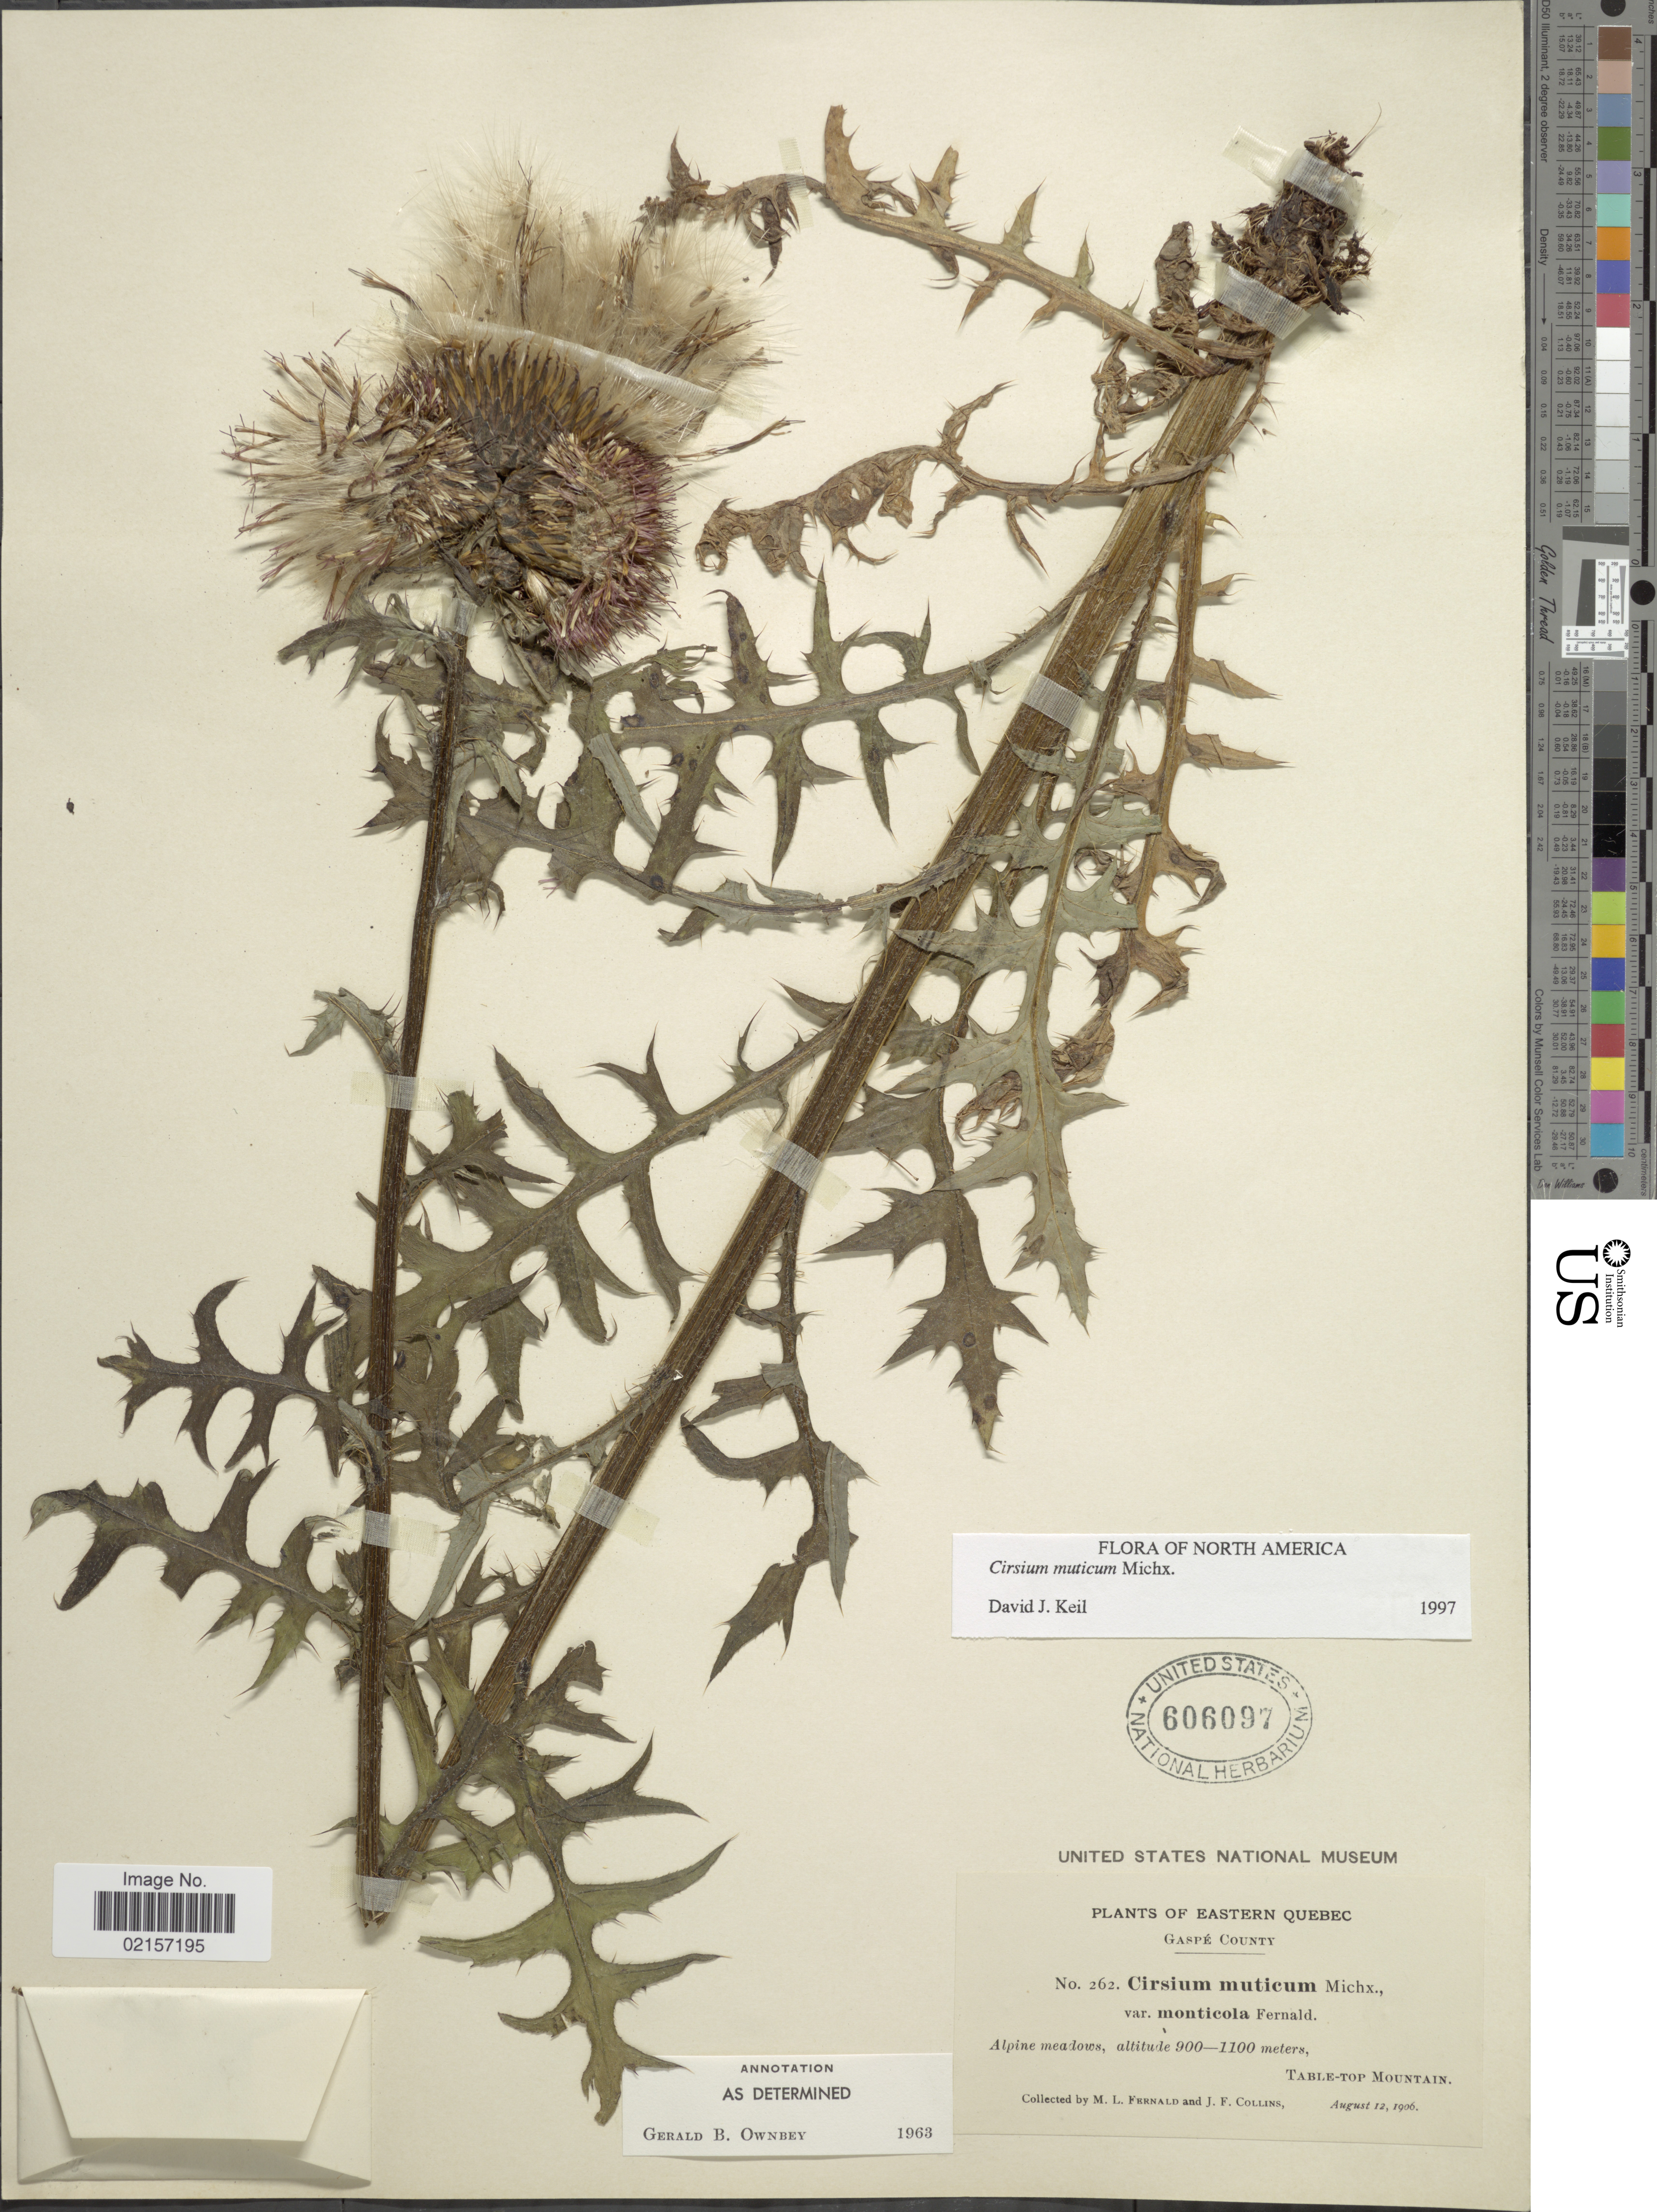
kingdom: Plantae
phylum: Tracheophyta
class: Magnoliopsida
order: Asterales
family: Asteraceae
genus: Cirsium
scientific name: Cirsium muticum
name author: Michx.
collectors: M. L. Fernald & J. Collins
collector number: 262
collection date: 1906-08-12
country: Canada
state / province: Quebec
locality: Eastern Quebec, Gaspé County, Alpine meadows, Table-top Mountain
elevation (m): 900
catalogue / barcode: US 606097